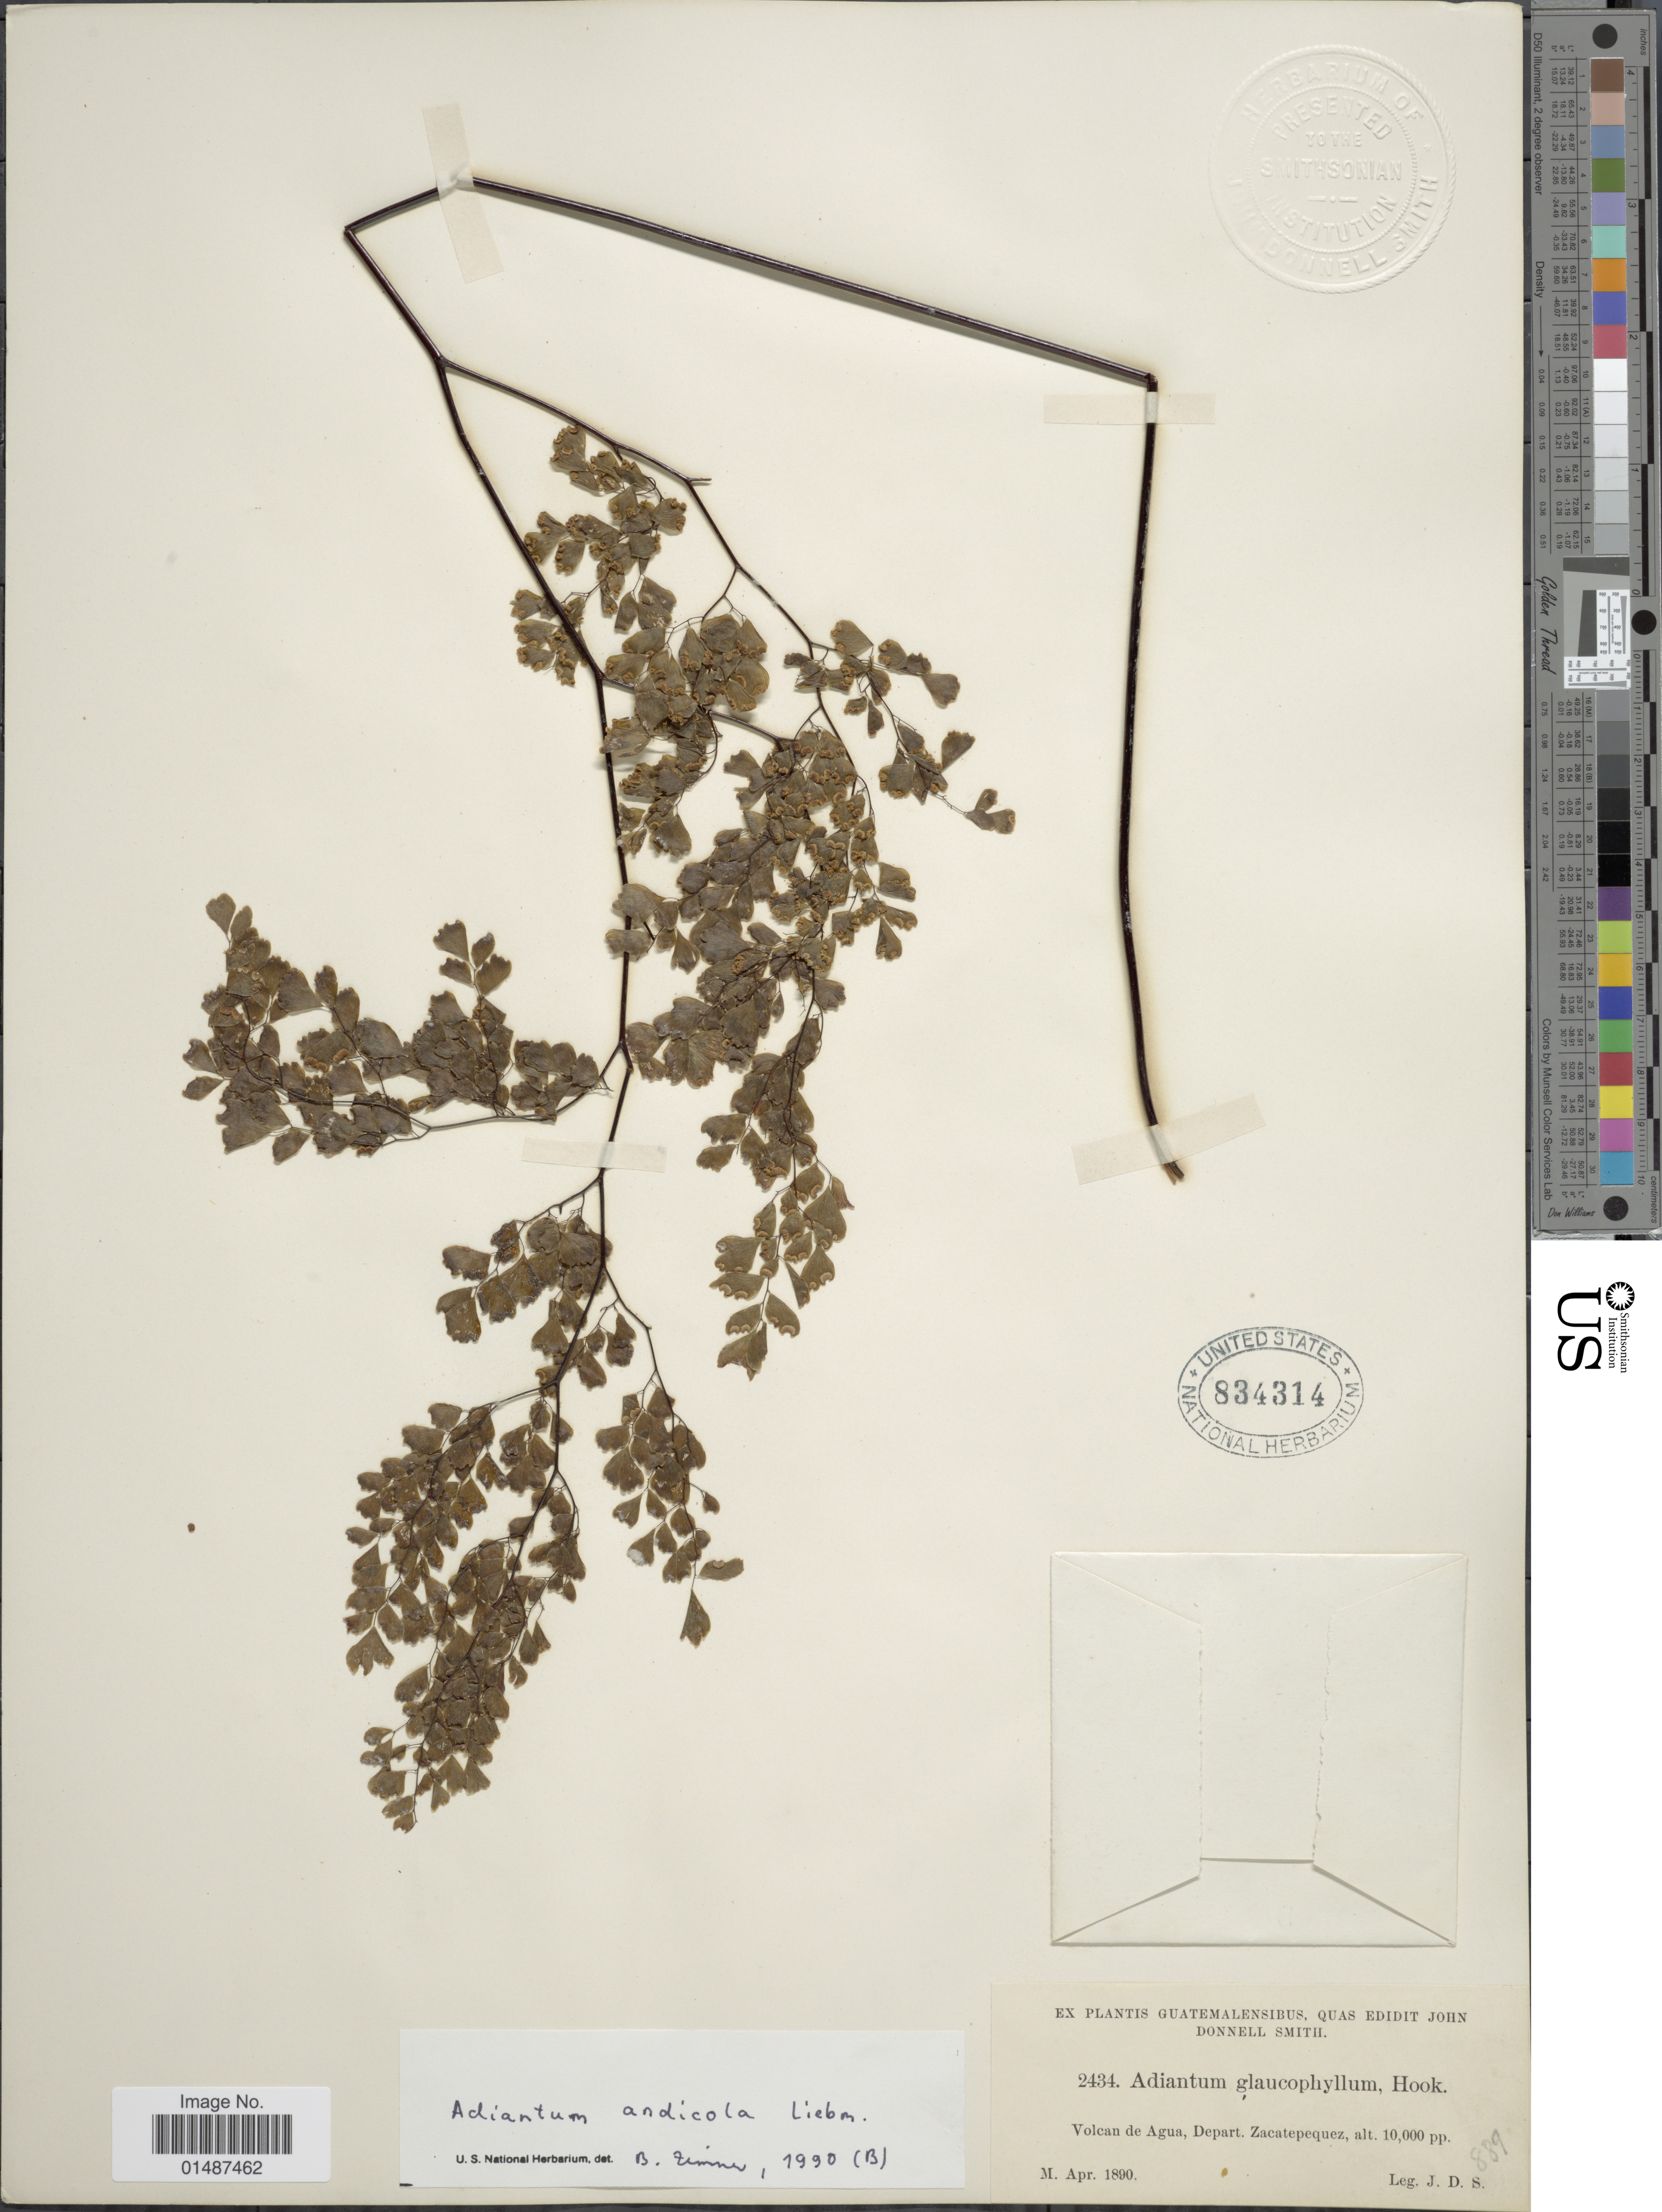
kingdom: Plantae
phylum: Tracheophyta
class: Polypodiopsida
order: Polypodiales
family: Pteridaceae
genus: Adiantum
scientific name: Adiantum andicola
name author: Liebm.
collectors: J. Donnell Smith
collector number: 889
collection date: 1890-04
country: Guatemala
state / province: Sacatepéquez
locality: Volcan de Agua.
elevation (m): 3048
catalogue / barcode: US 834314